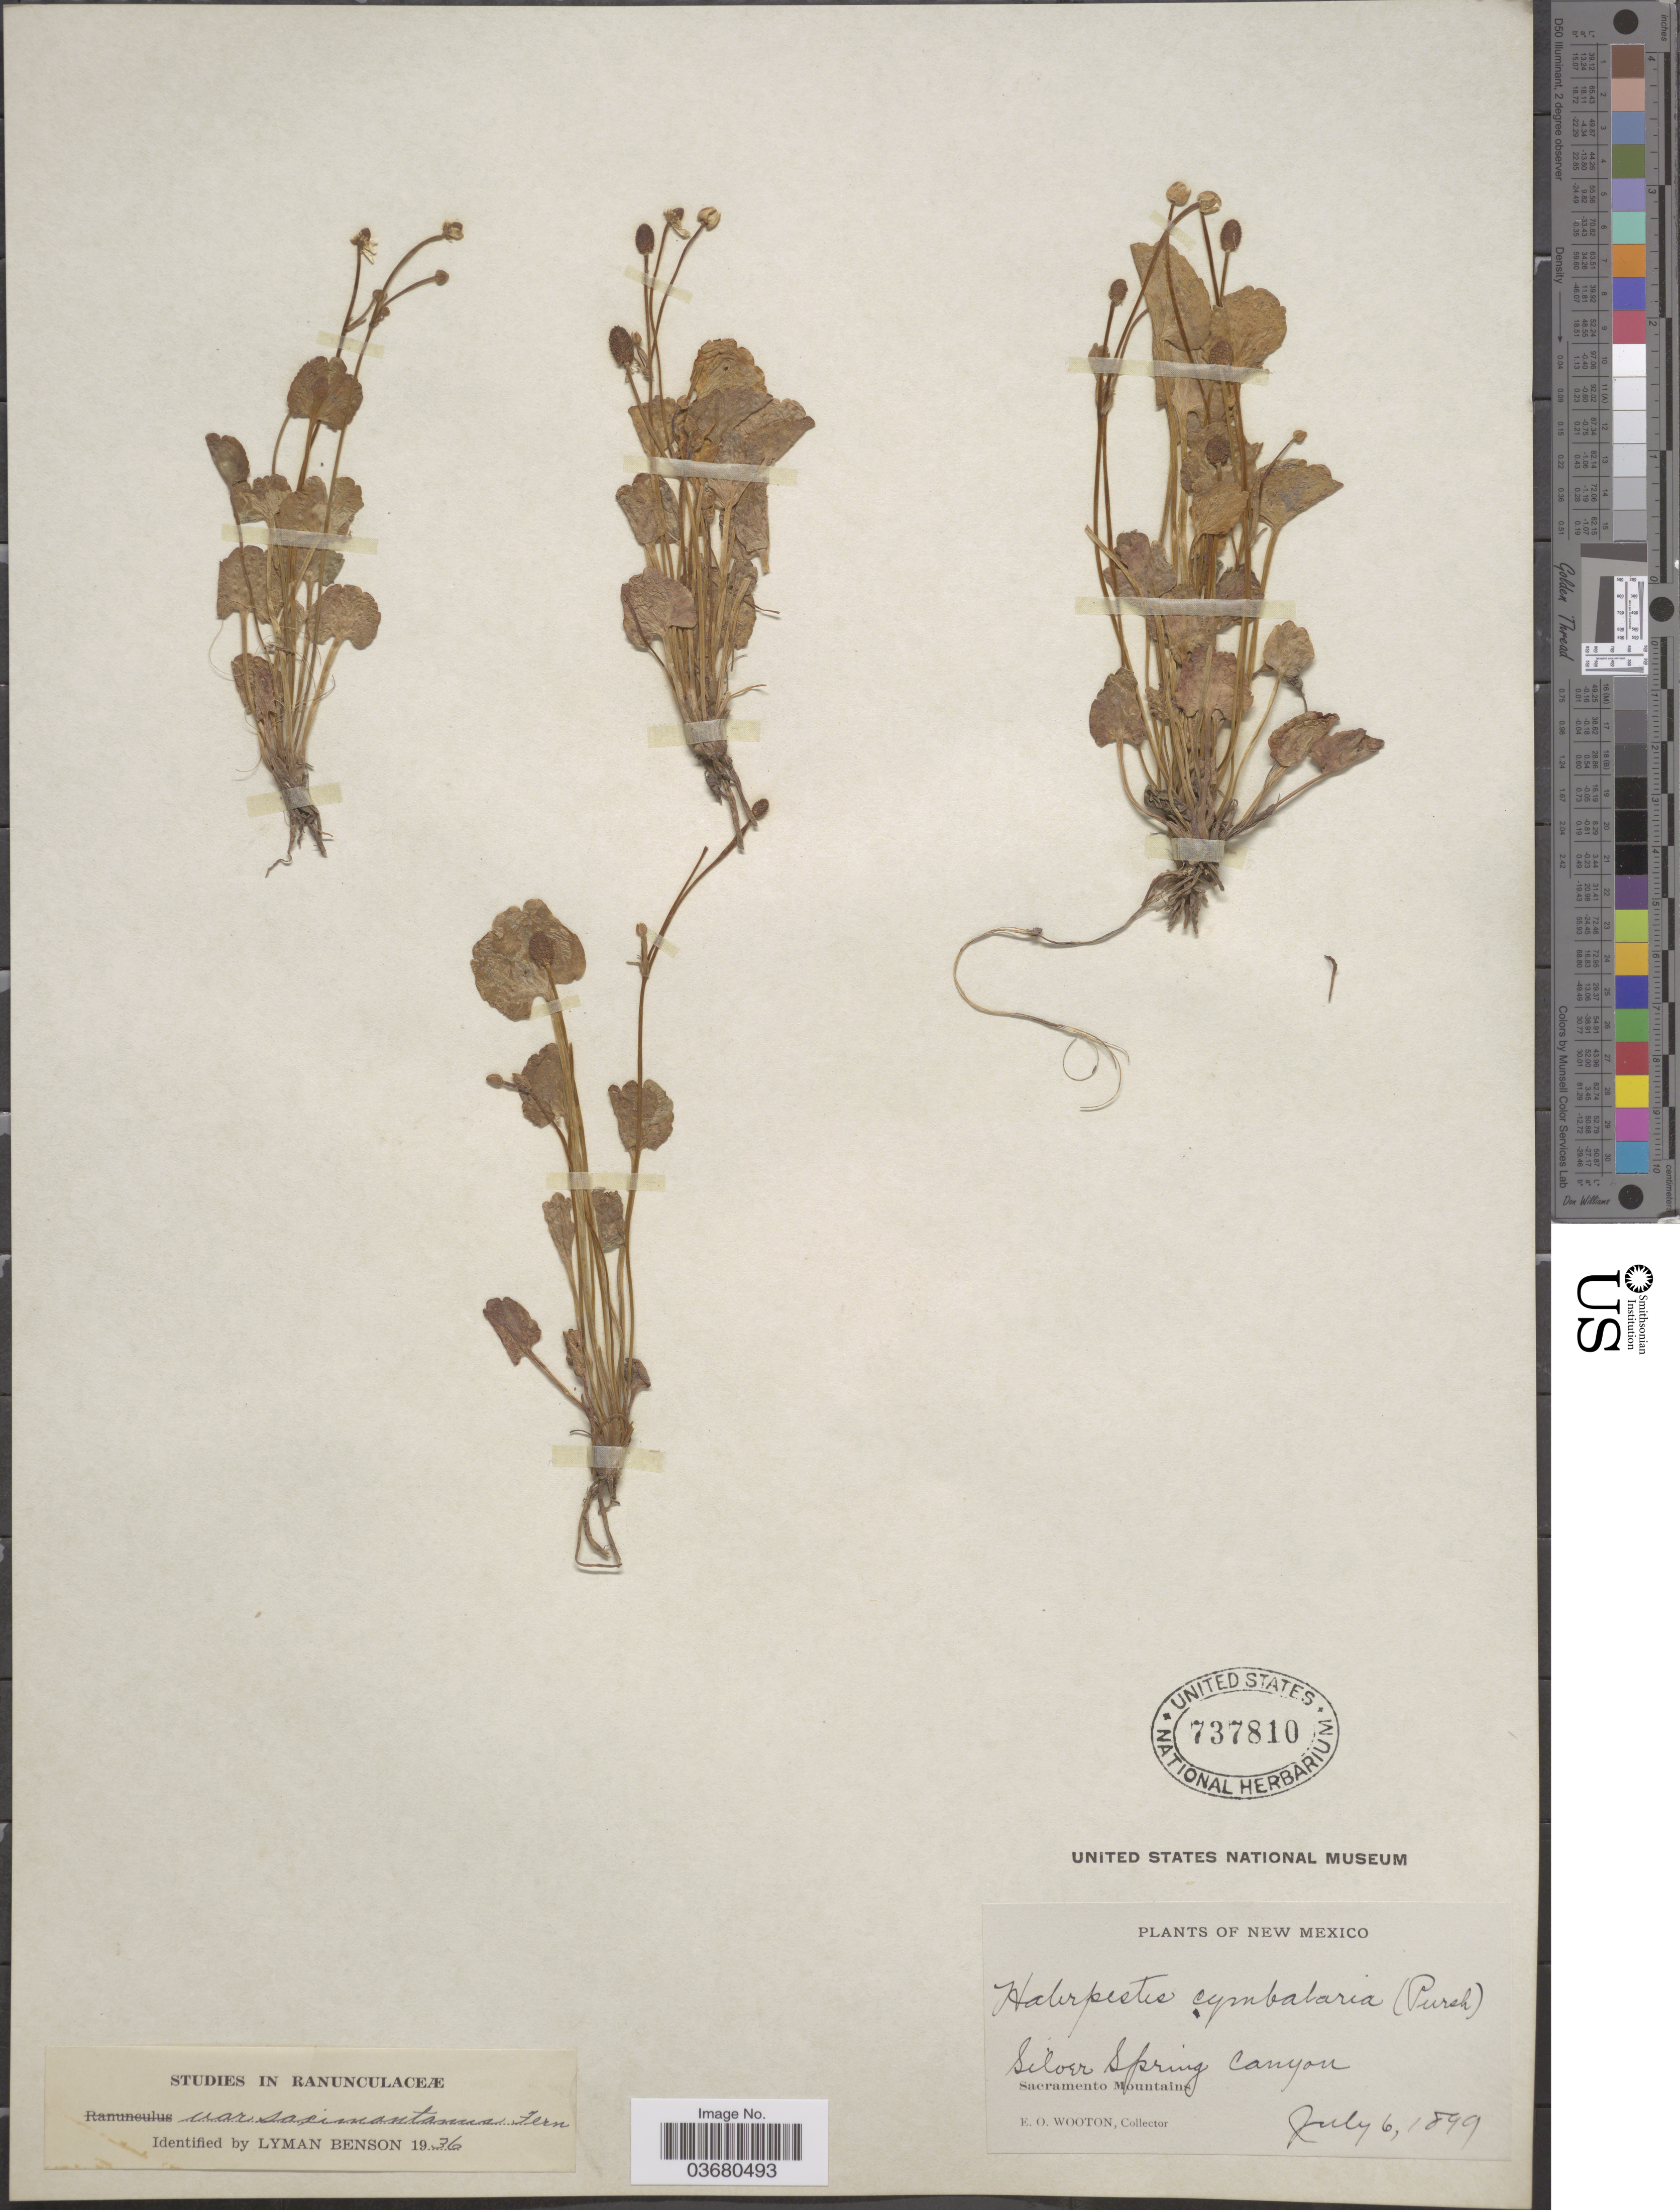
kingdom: Plantae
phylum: Tracheophyta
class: Magnoliopsida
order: Ranunculales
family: Ranunculaceae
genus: Halerpestes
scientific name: Halerpestes cymbalaria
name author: (Pursh) Greene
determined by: Strong, M. T., (US), Smithsonian Institution - National Museum of Natural History (UNITED STATES)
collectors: E. O. Wooton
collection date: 1899-07-06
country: United States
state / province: New Mexico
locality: Silver Spring Canyon. Sacramento Mountains.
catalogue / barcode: US 737810